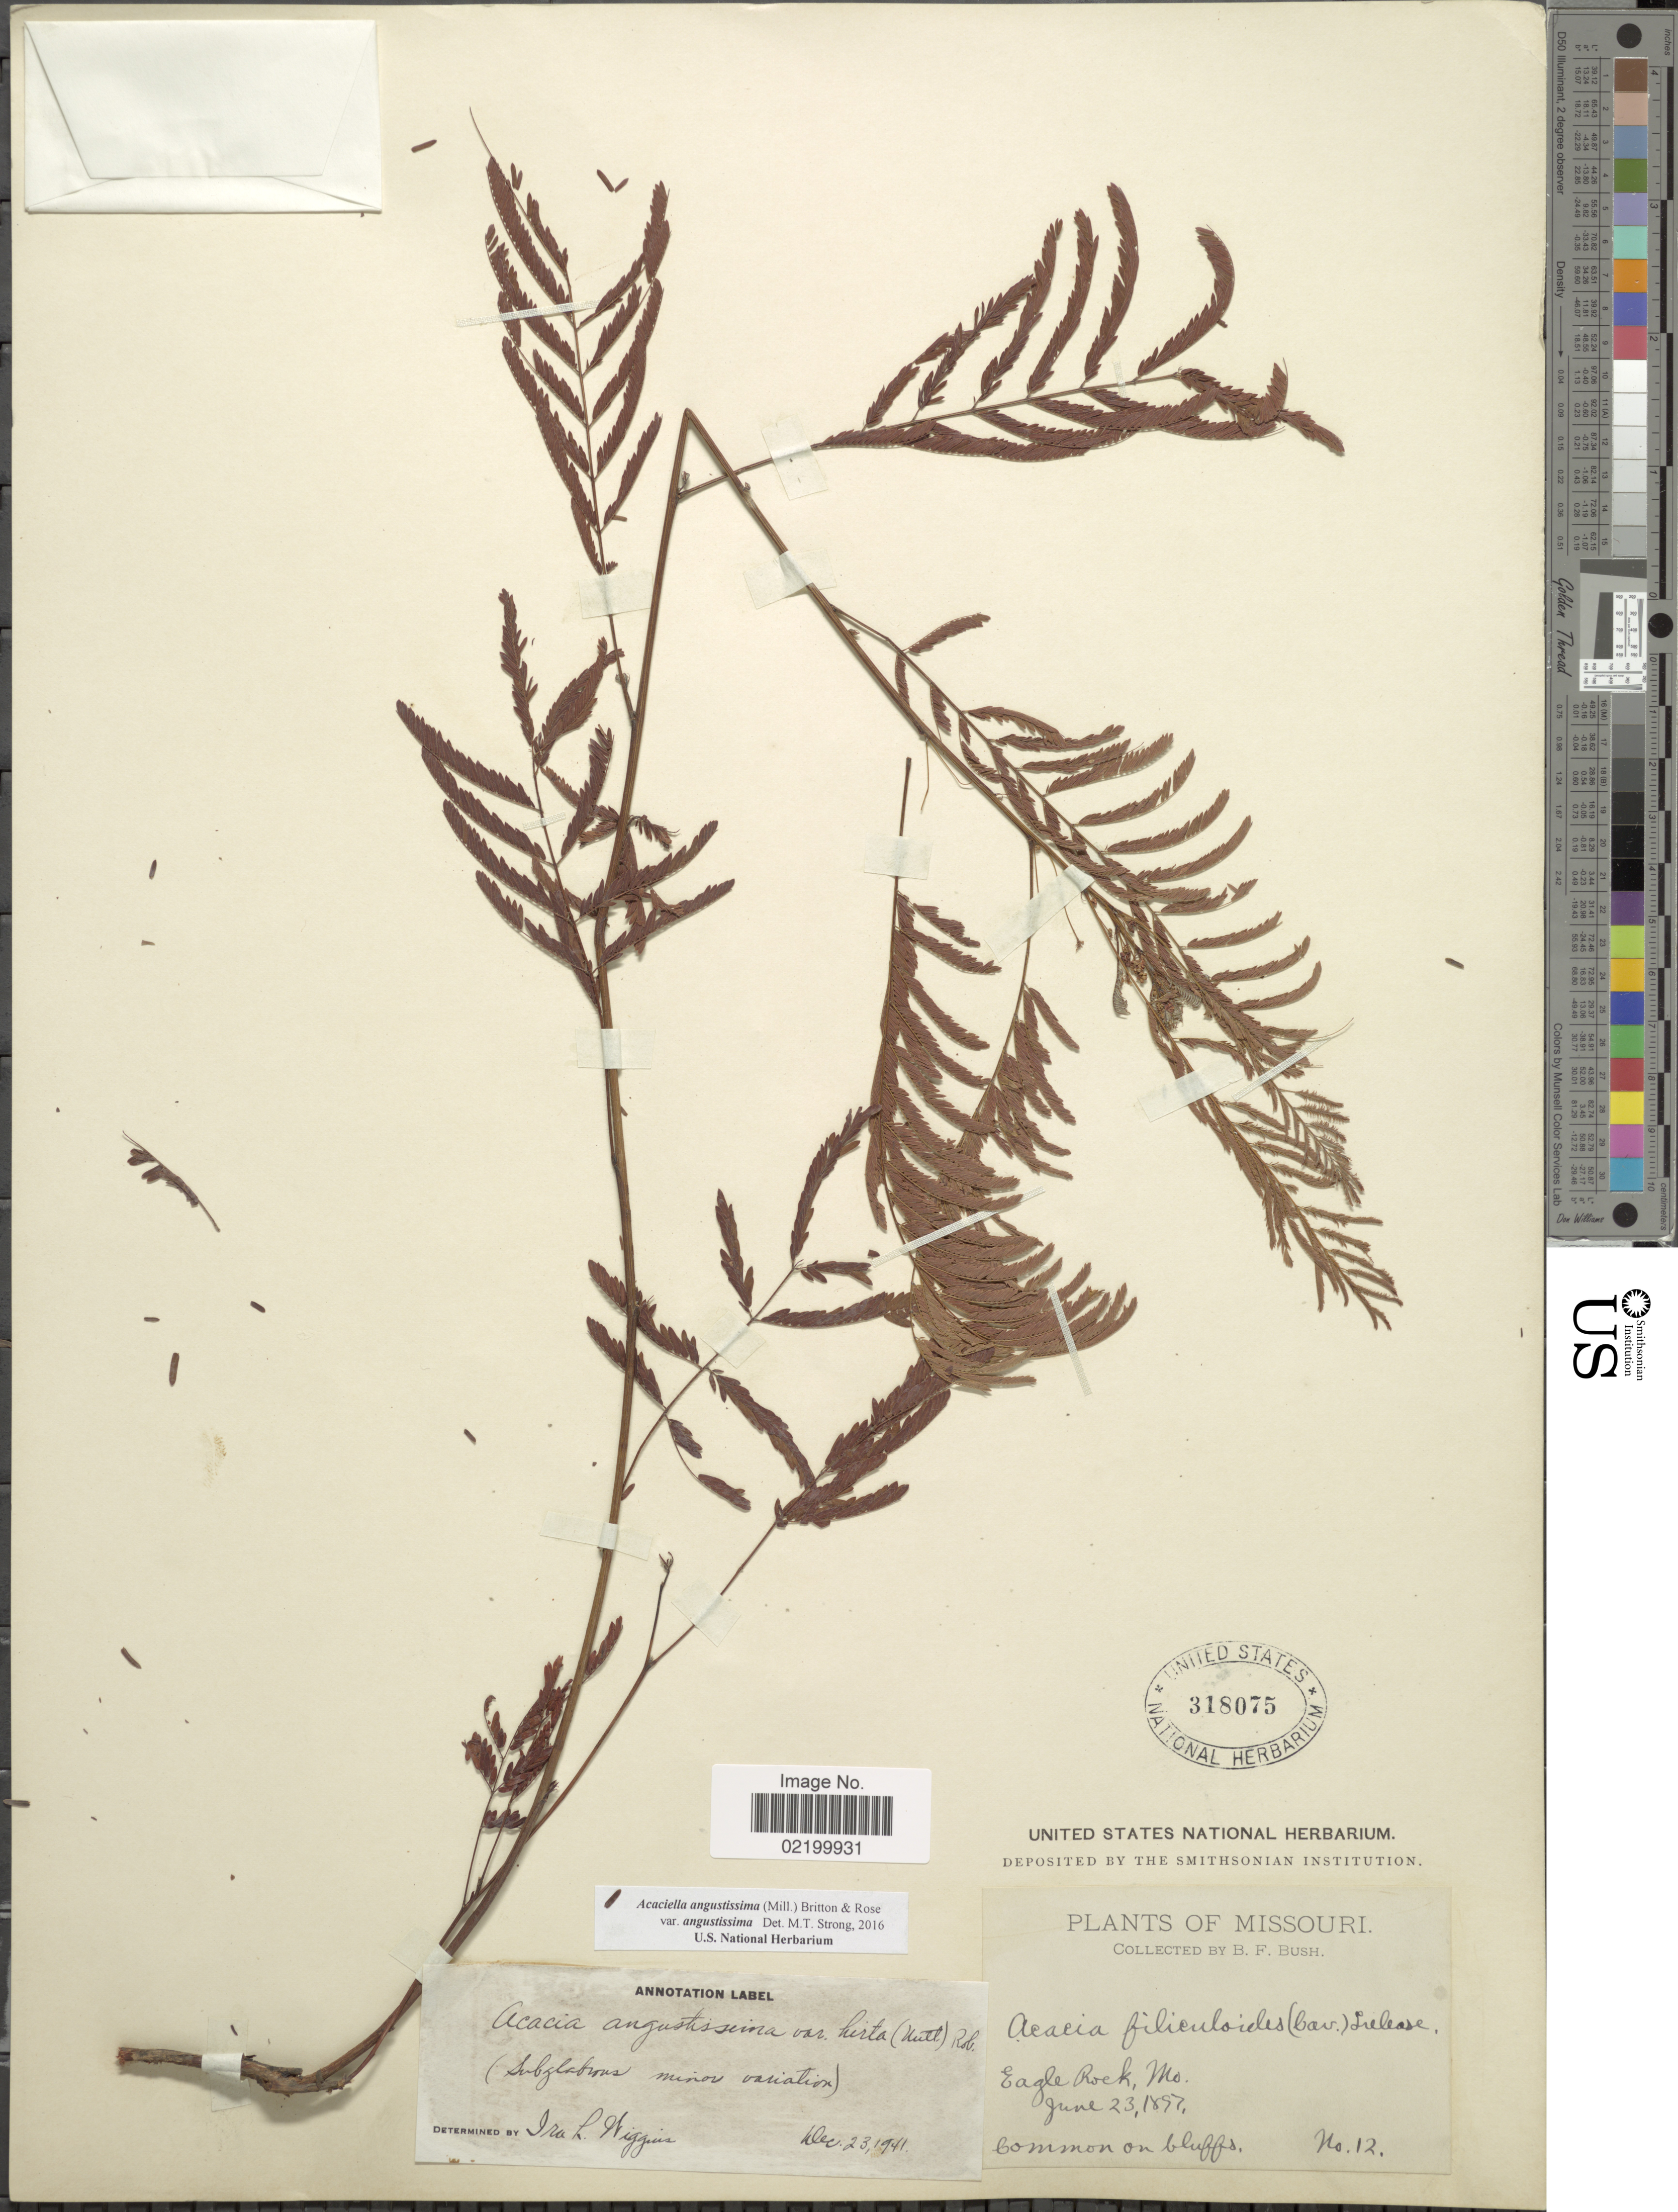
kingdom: Plantae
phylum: Tracheophyta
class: Magnoliopsida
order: Fabales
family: Fabaceae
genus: Acaciella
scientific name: Acaciella angustissima var. angustissima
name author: (Mill.) Britton & Rose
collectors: B. F. Bush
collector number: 12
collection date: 1897-06-23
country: United States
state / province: Missouri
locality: Eagle Rock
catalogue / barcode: US 318075